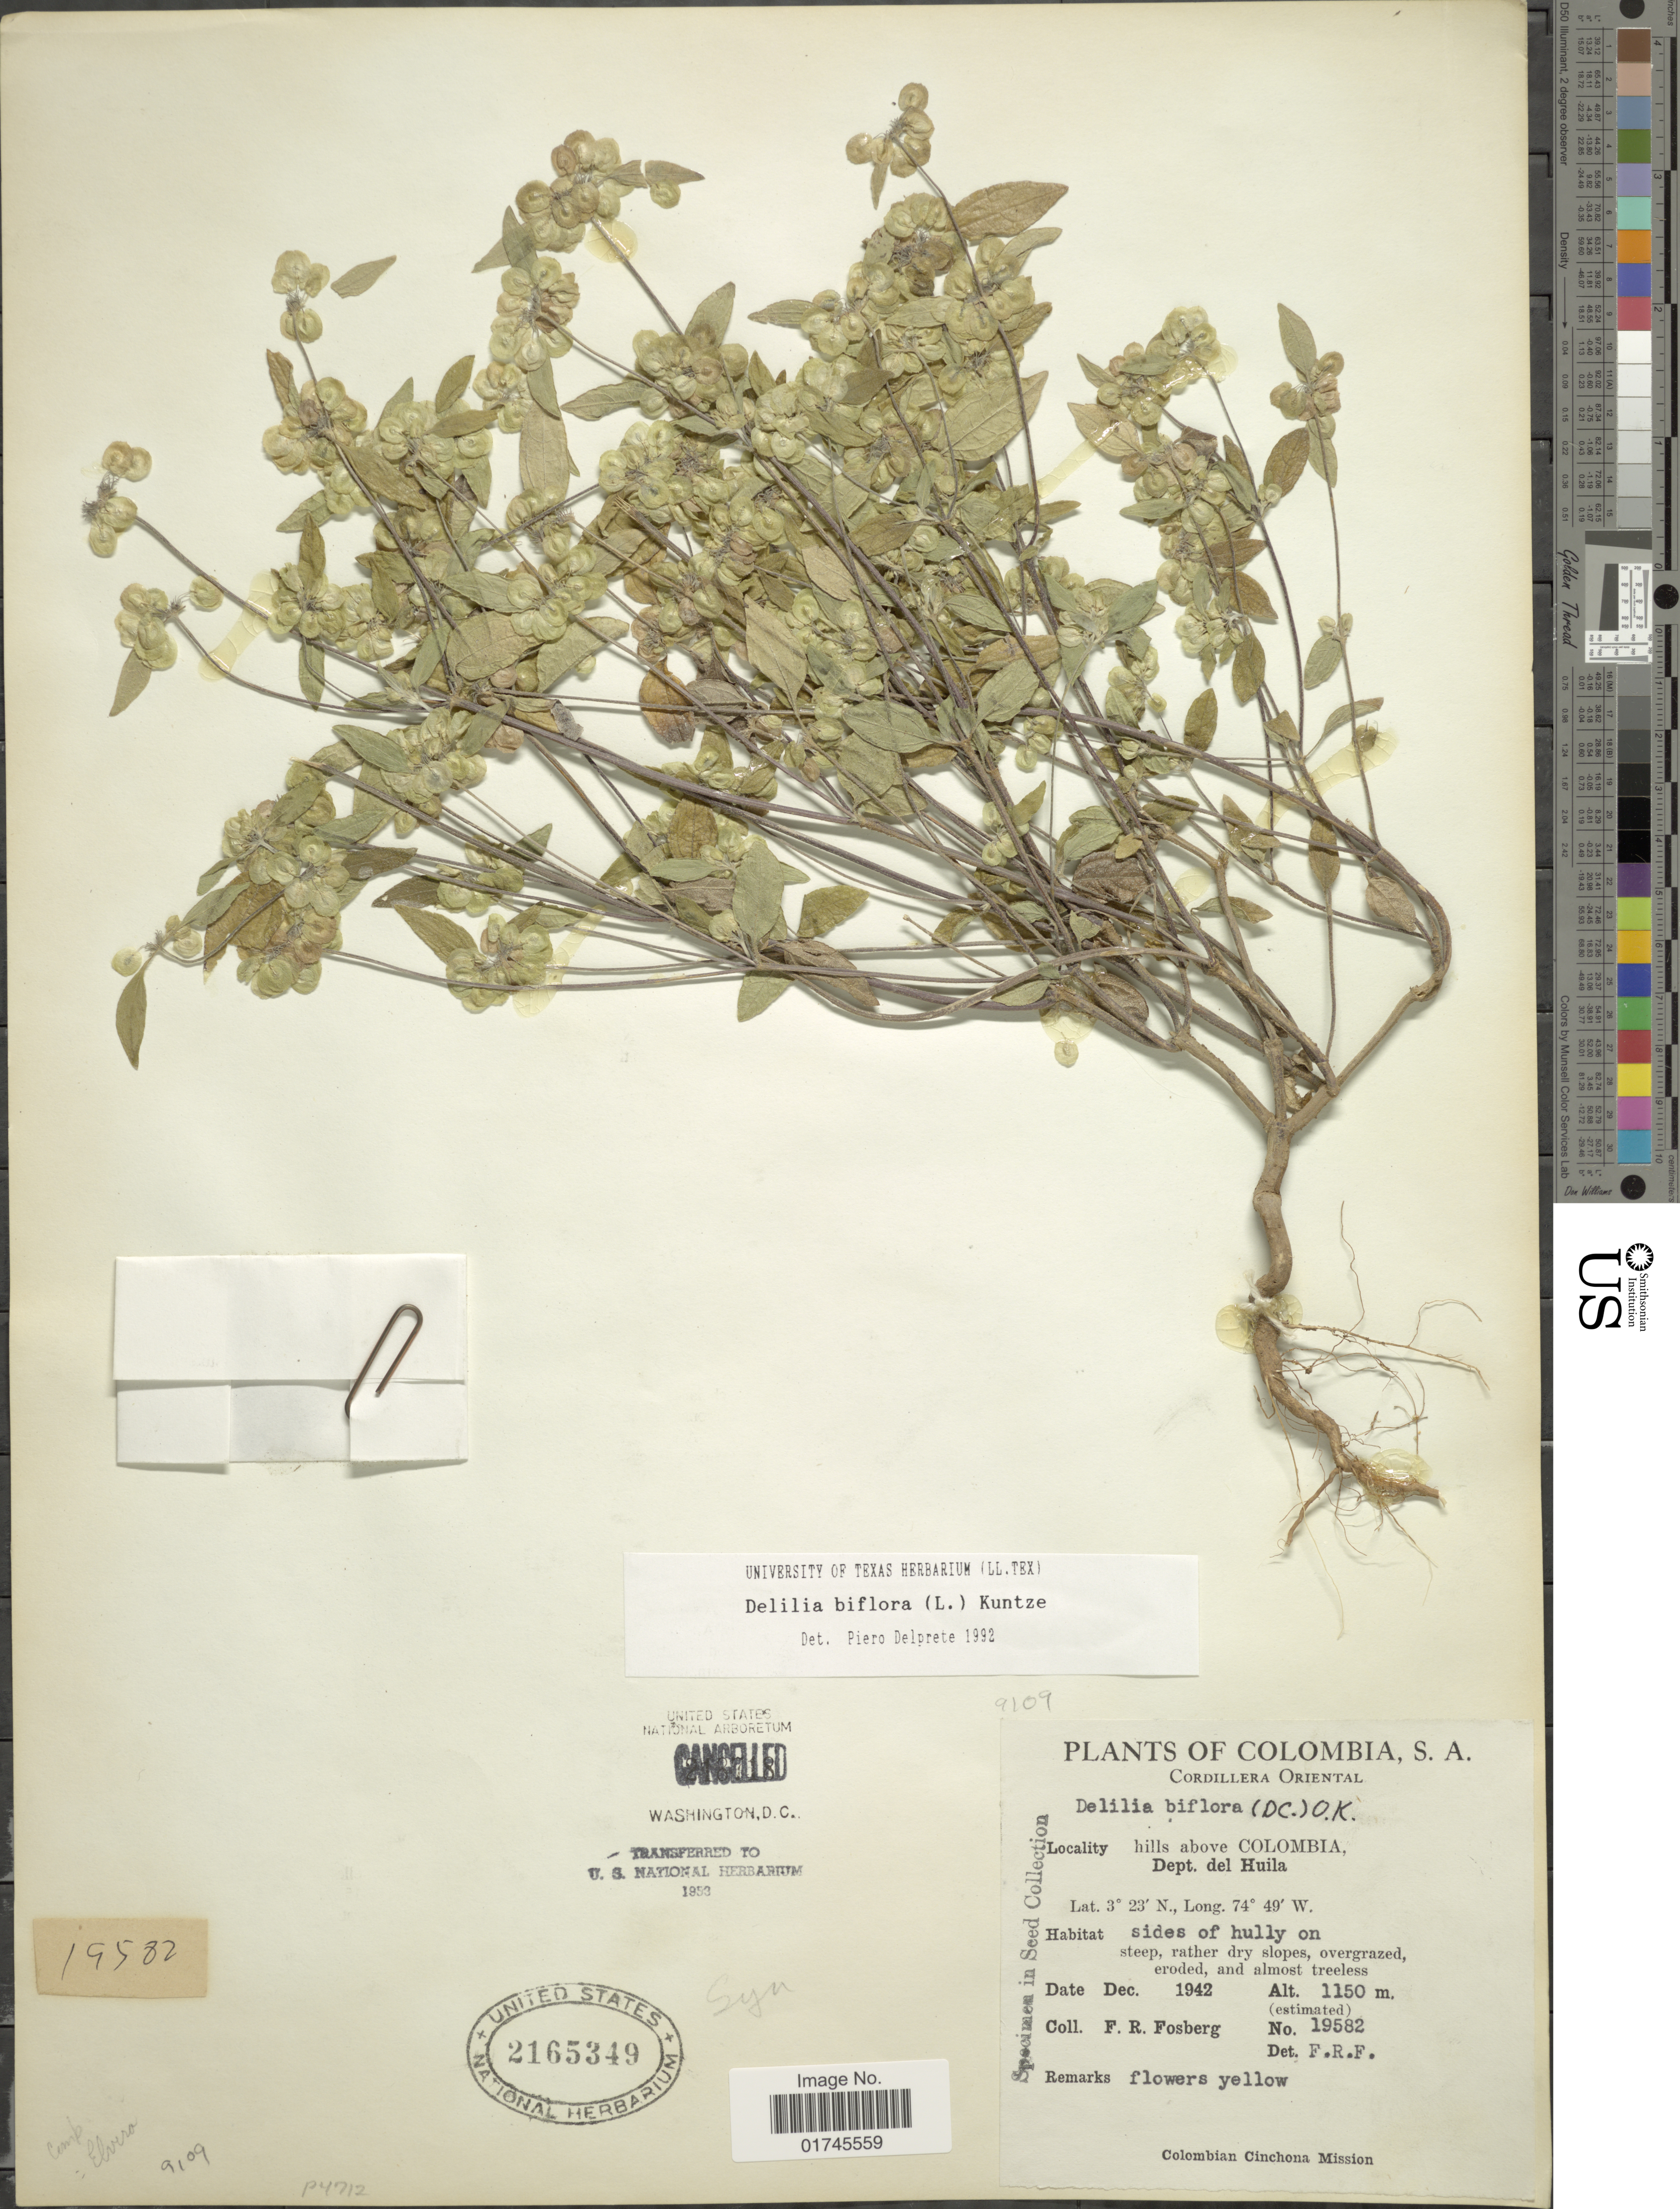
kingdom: Plantae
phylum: Tracheophyta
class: Magnoliopsida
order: Asterales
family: Asteraceae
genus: Delilia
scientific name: Delilia biflora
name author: (L.) Kuntze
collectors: F. R. Fosberg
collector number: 19582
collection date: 1942-12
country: Colombia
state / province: Huila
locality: Cordillera Oriental, hill above Colombia, Dept del Huila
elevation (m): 1150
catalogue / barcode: US 2165349